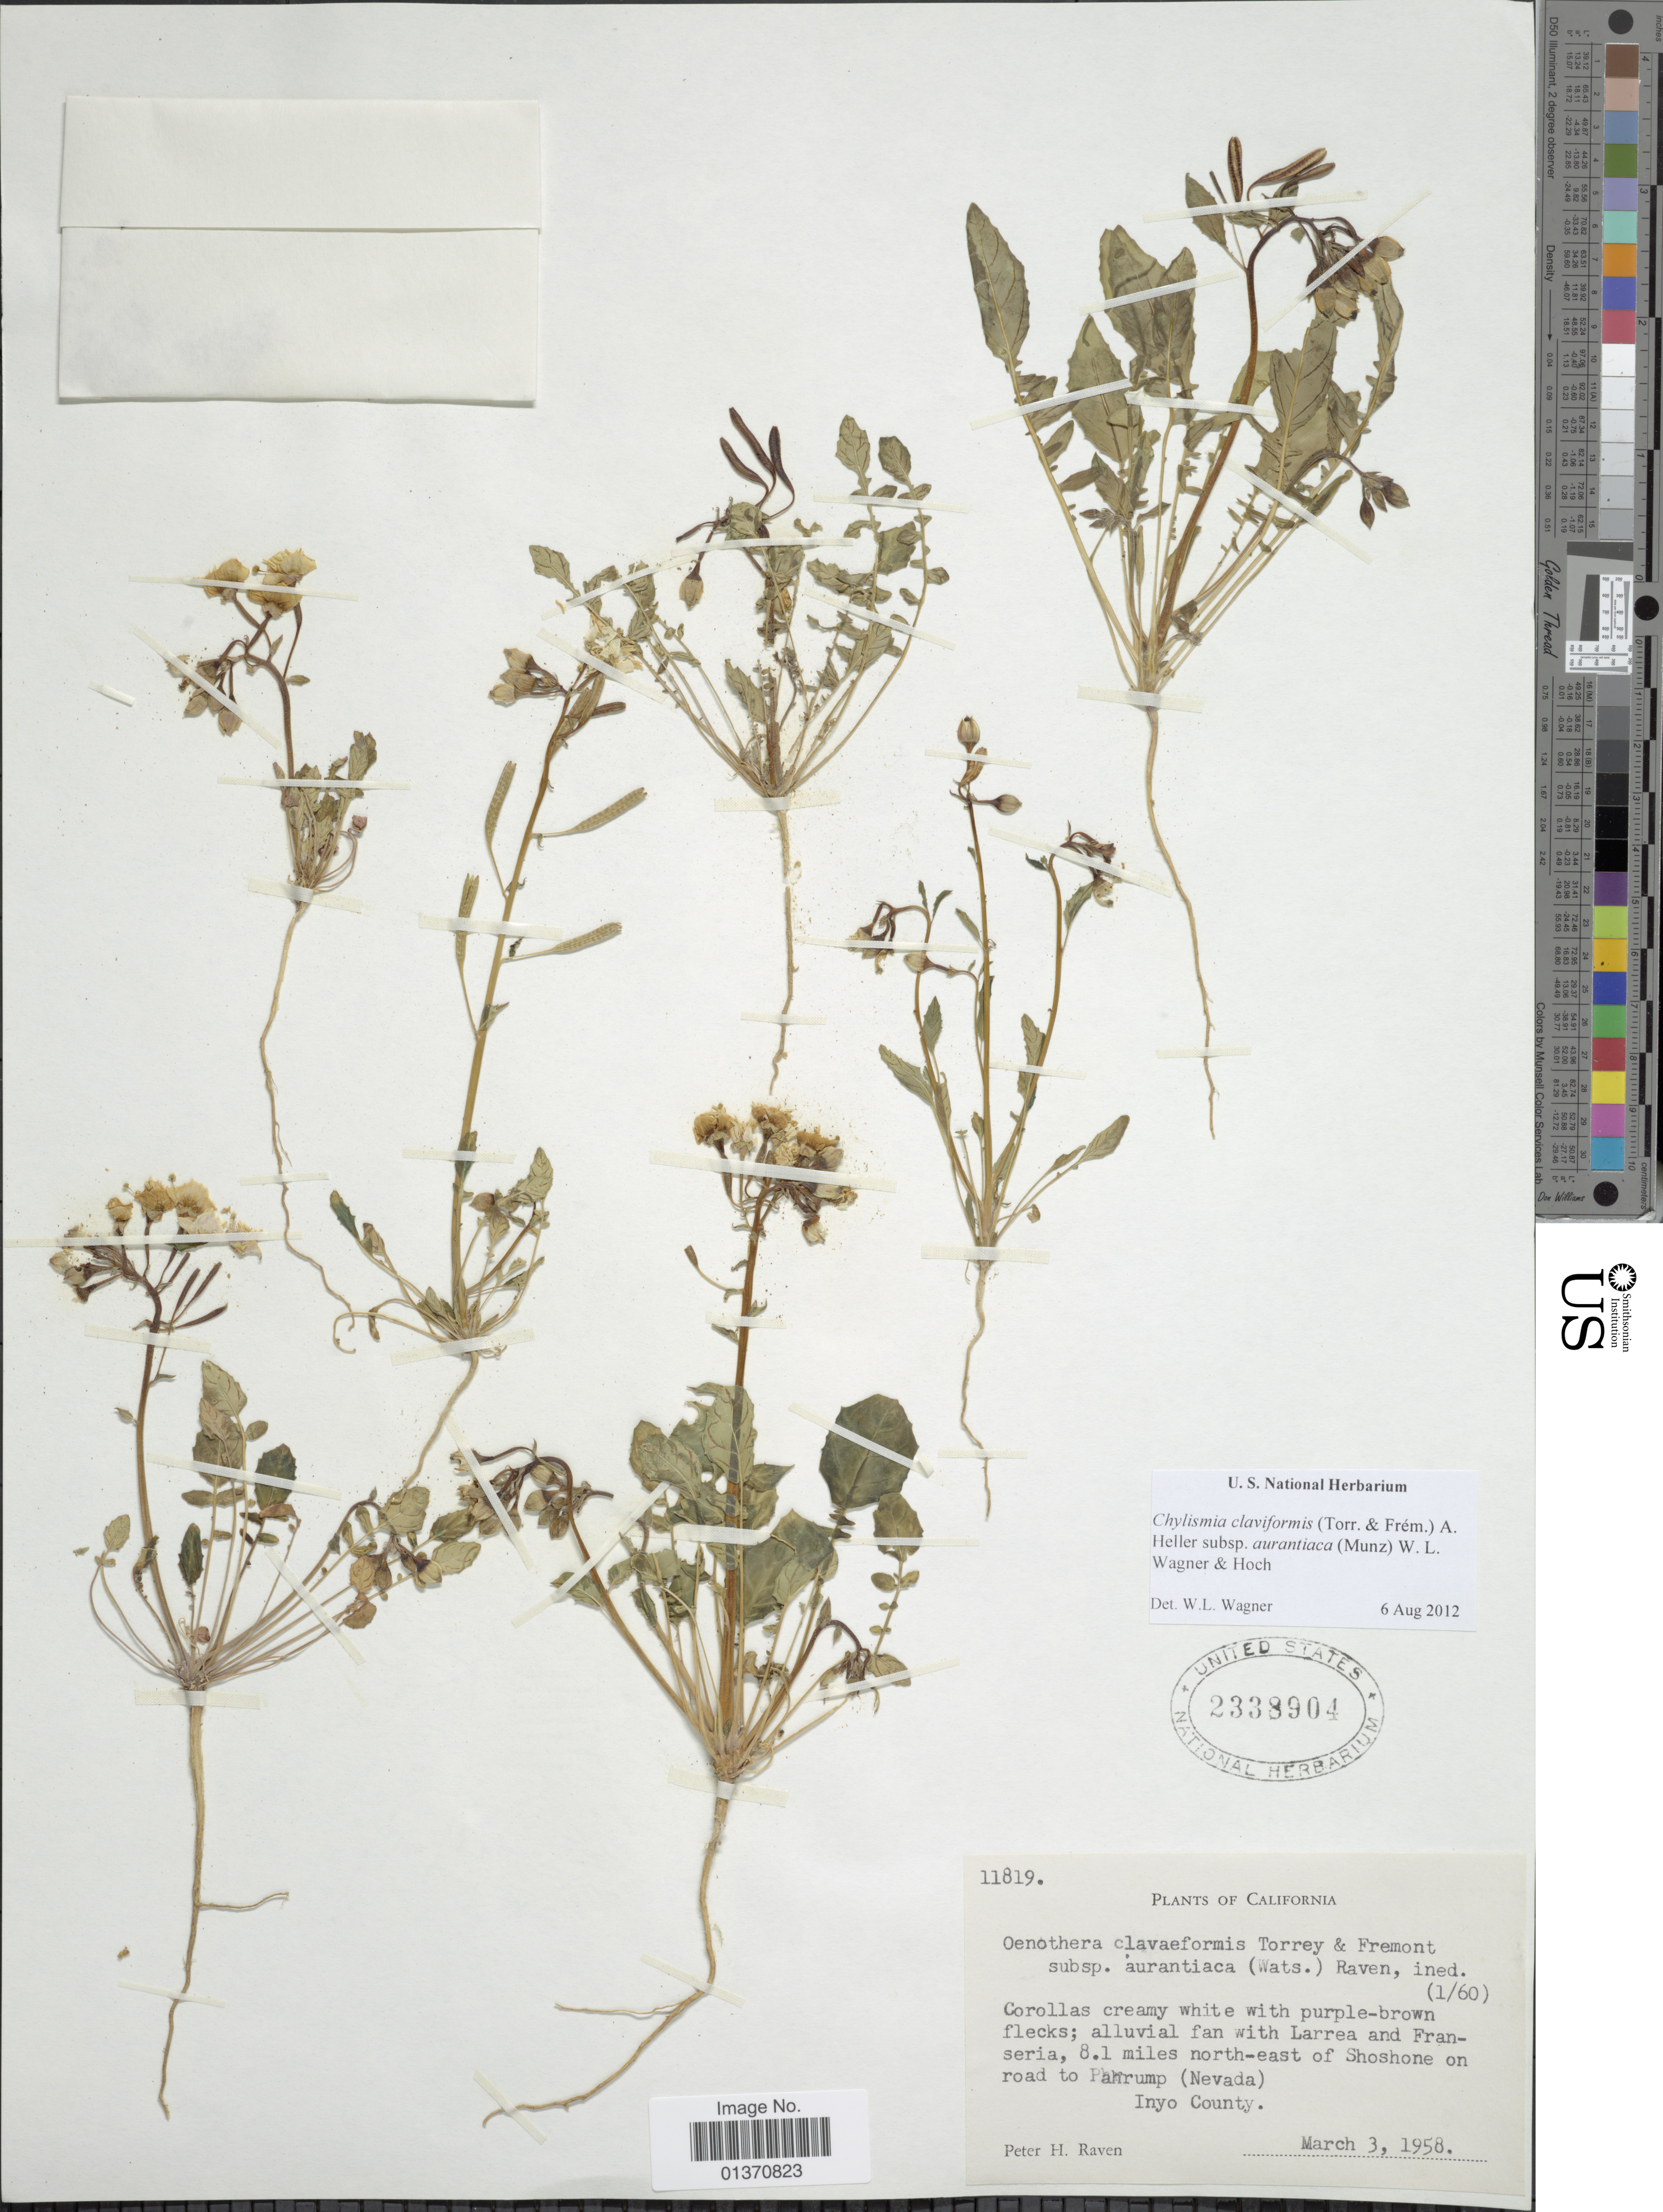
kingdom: Plantae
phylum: Tracheophyta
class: Magnoliopsida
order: Myrtales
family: Onagraceae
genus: Chylismia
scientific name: Chylismia claviformis subsp. aurantiaca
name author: (Munz) W.L. Wagner & Hoch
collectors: P. H. Raven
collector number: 11819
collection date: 1958-03-03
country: United States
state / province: California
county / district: Inyo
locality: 8.1 miles north-east of Shoshone on road to Pahrump (Nevada), Inyo County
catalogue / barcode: US 2338904